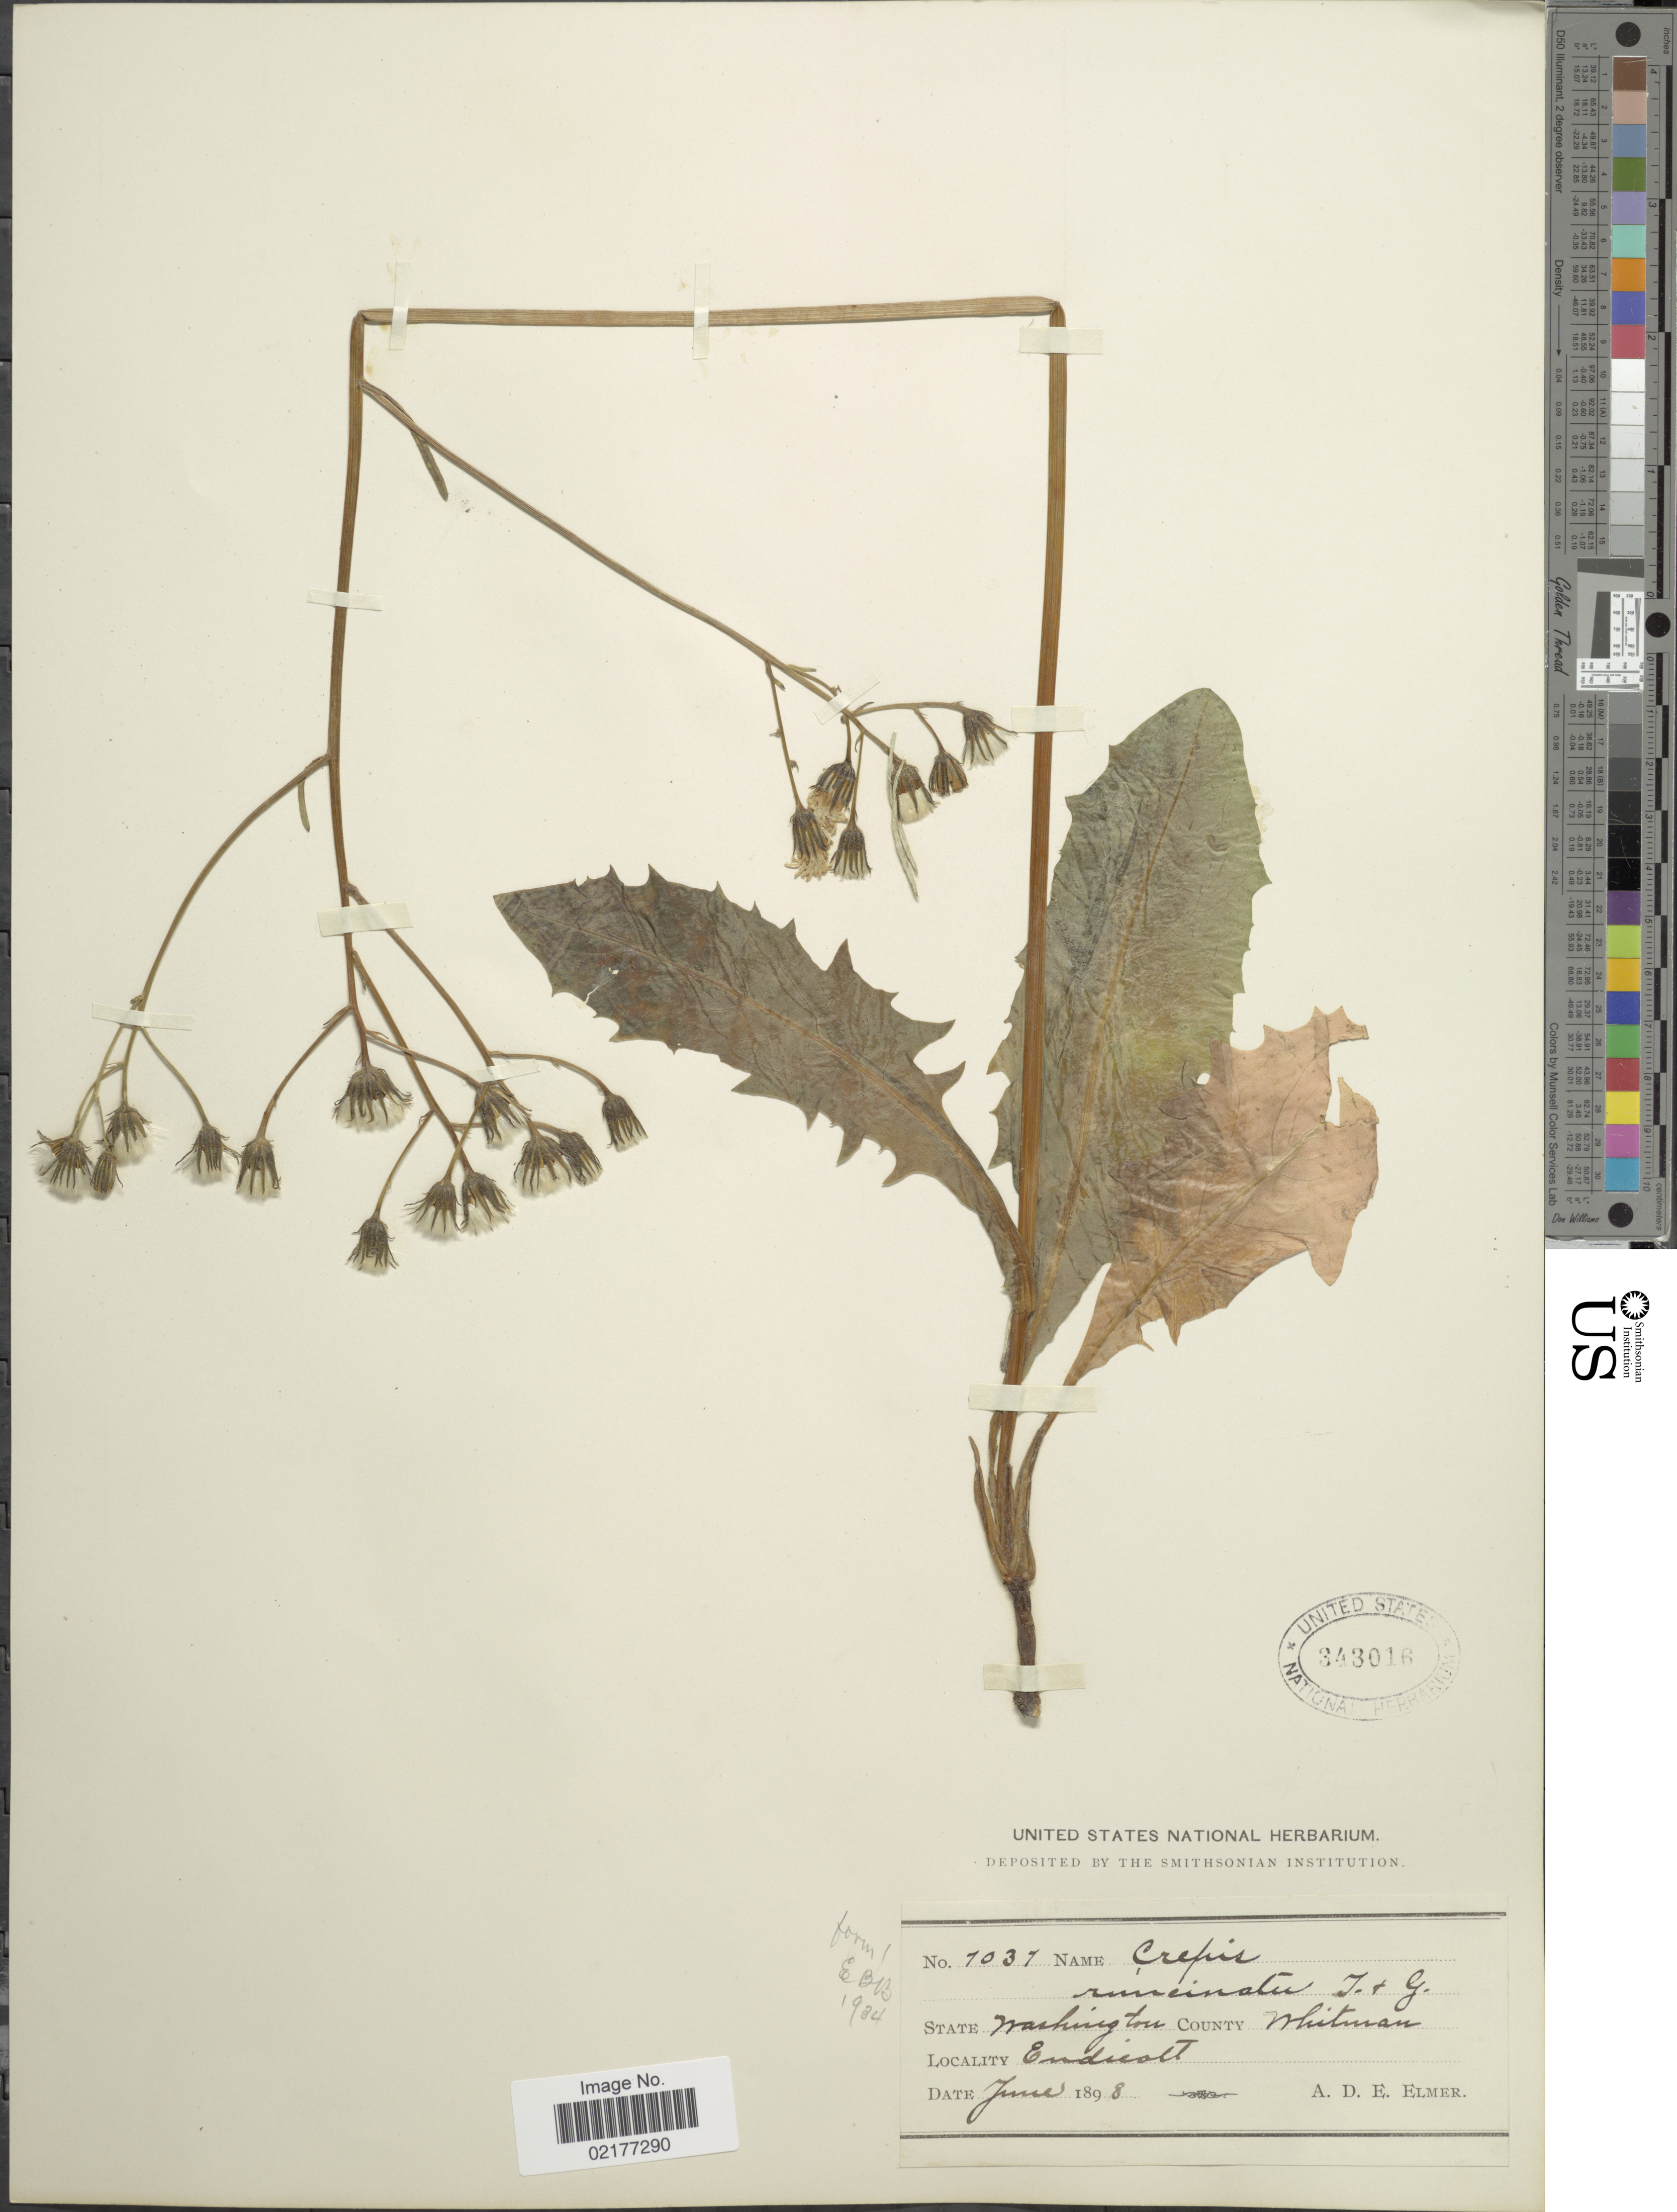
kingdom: Plantae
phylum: Tracheophyta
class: Magnoliopsida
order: Asterales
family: Asteraceae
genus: Crepis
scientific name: Crepis runcinata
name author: Torr. & A. Gray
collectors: A. D. E. Elmer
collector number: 7037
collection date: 1898-06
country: United States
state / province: Washington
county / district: Whitman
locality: State Washington, County Whitman, Endicott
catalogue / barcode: US 343016